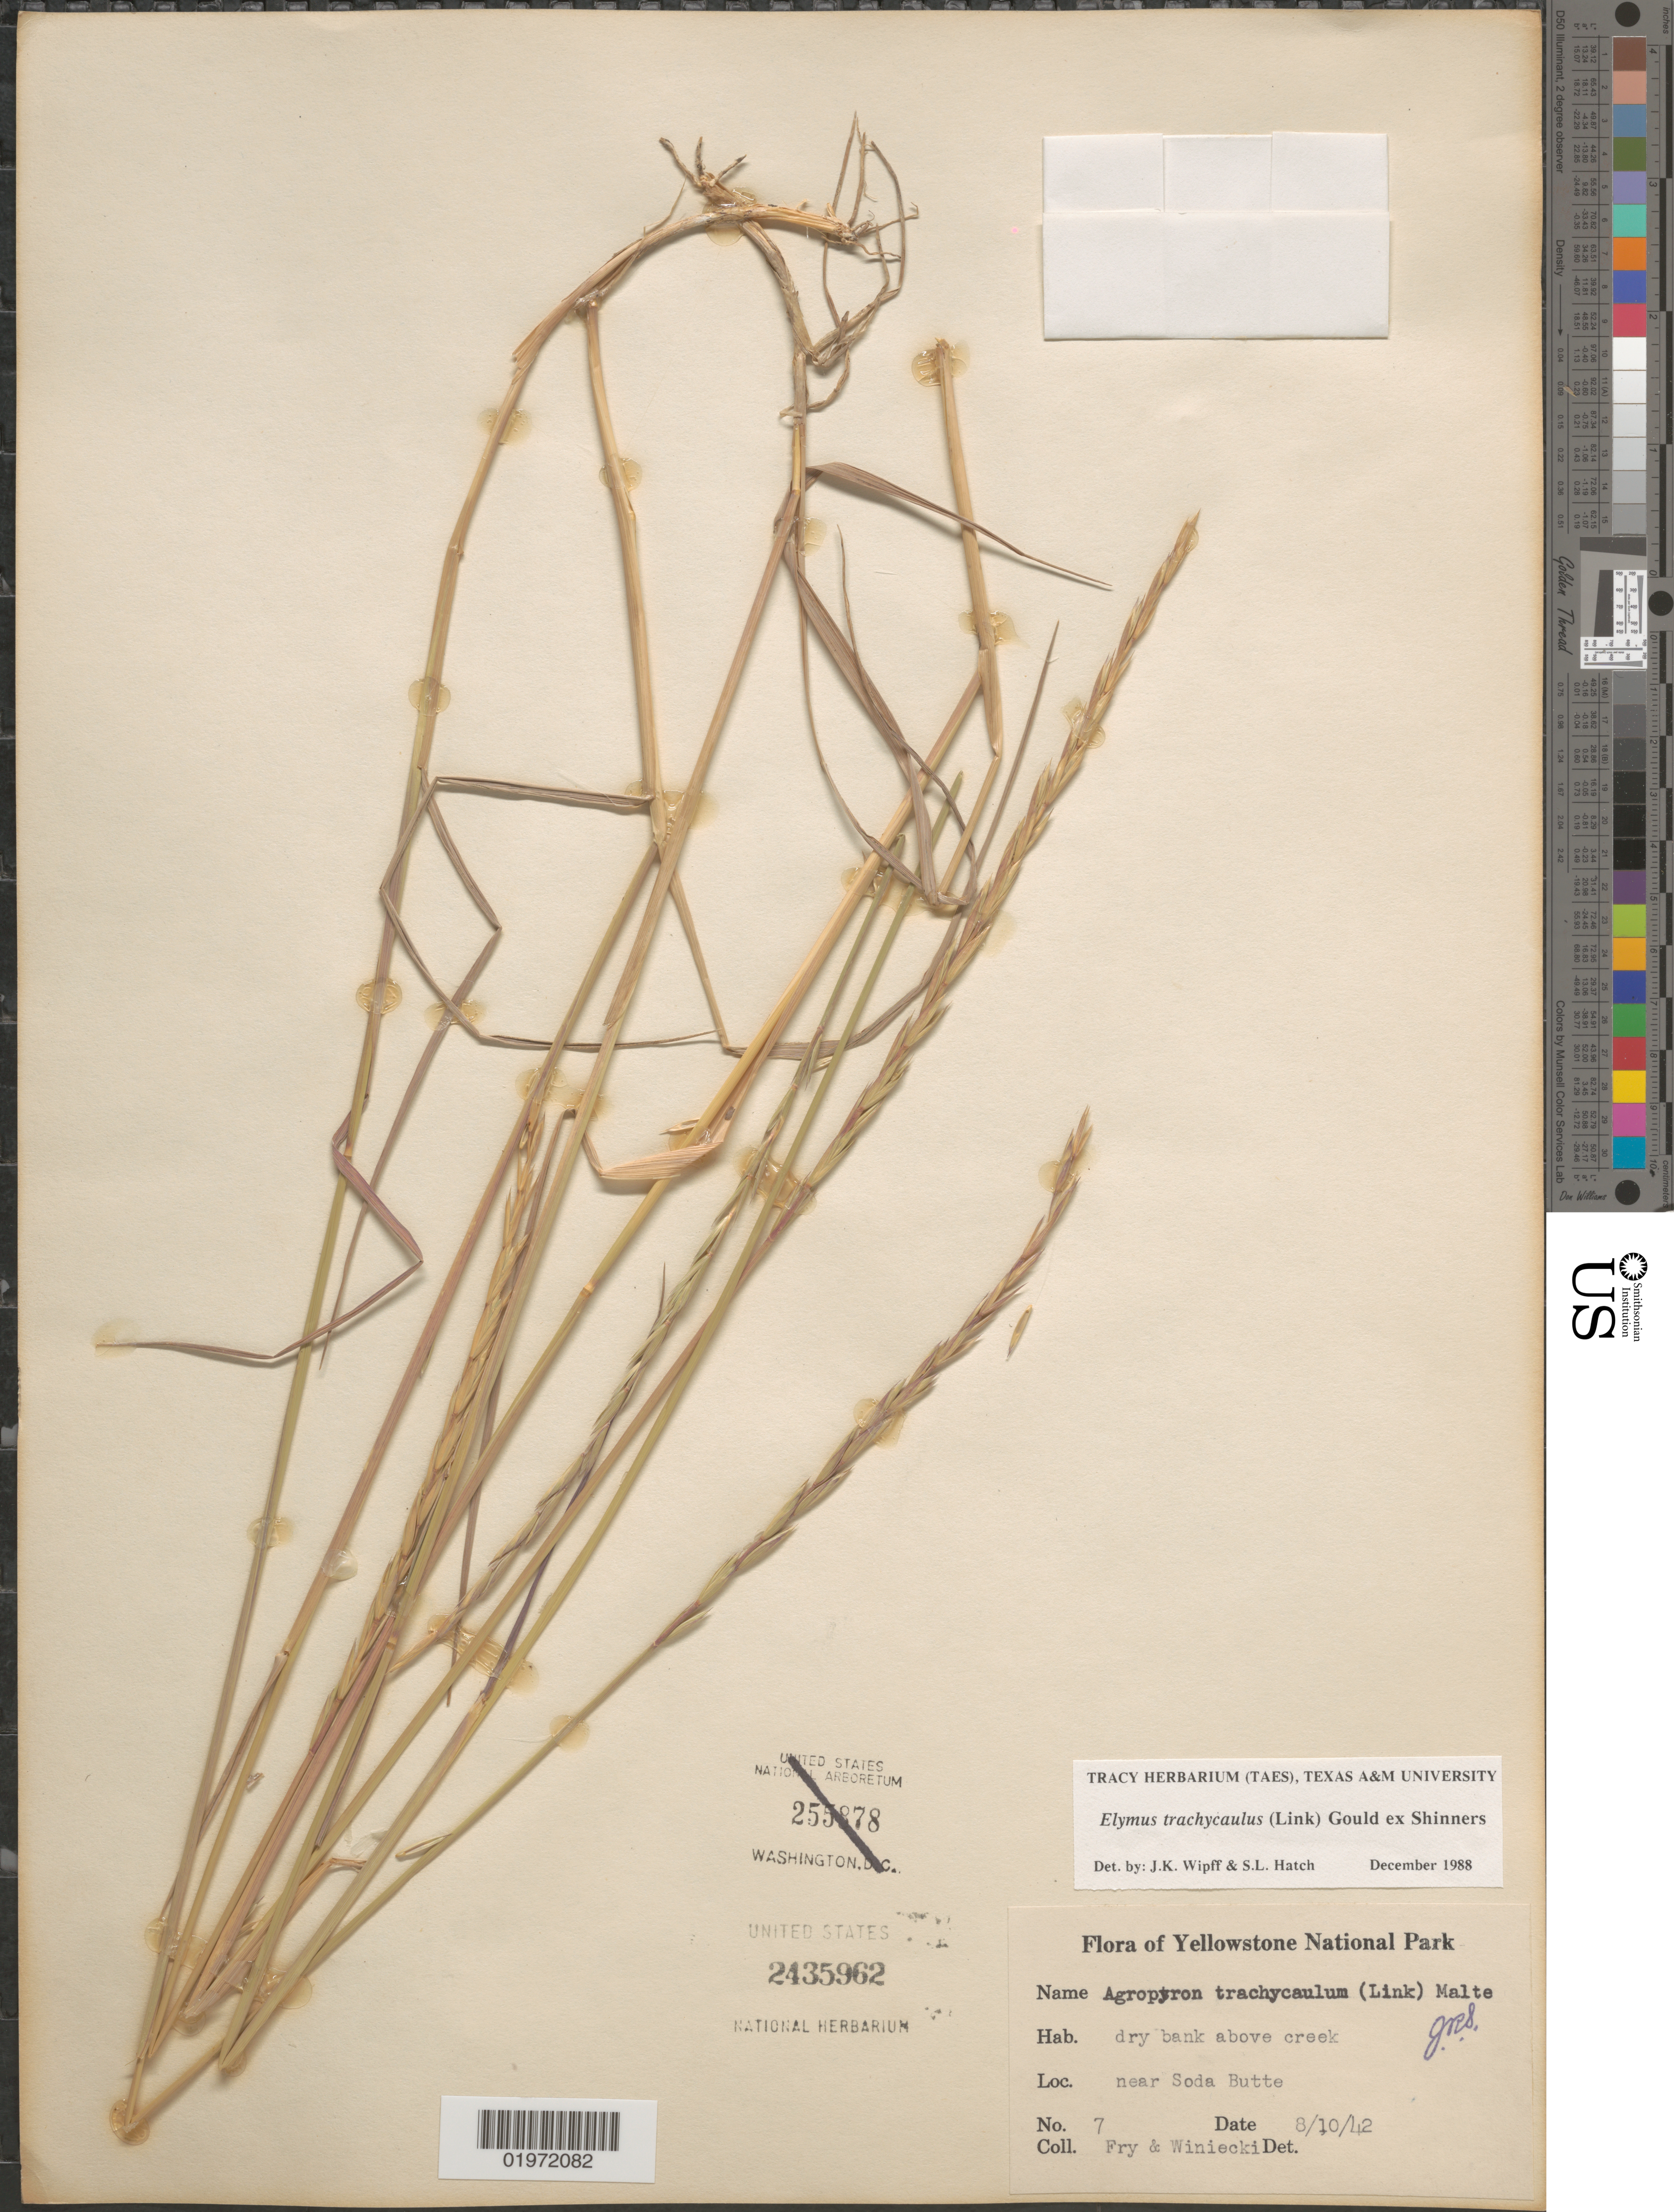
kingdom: Plantae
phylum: Tracheophyta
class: Liliopsida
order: Poales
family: Poaceae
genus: Elymus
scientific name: Elymus trachycaulus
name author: (Link) Gould ex Shinners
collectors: -. Fry & Winiecki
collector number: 7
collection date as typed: Transcribed d/m/y: 10/8/42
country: United States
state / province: Wyoming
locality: Yellowstone National Park. Near Soda Butte.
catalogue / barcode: US 2435962